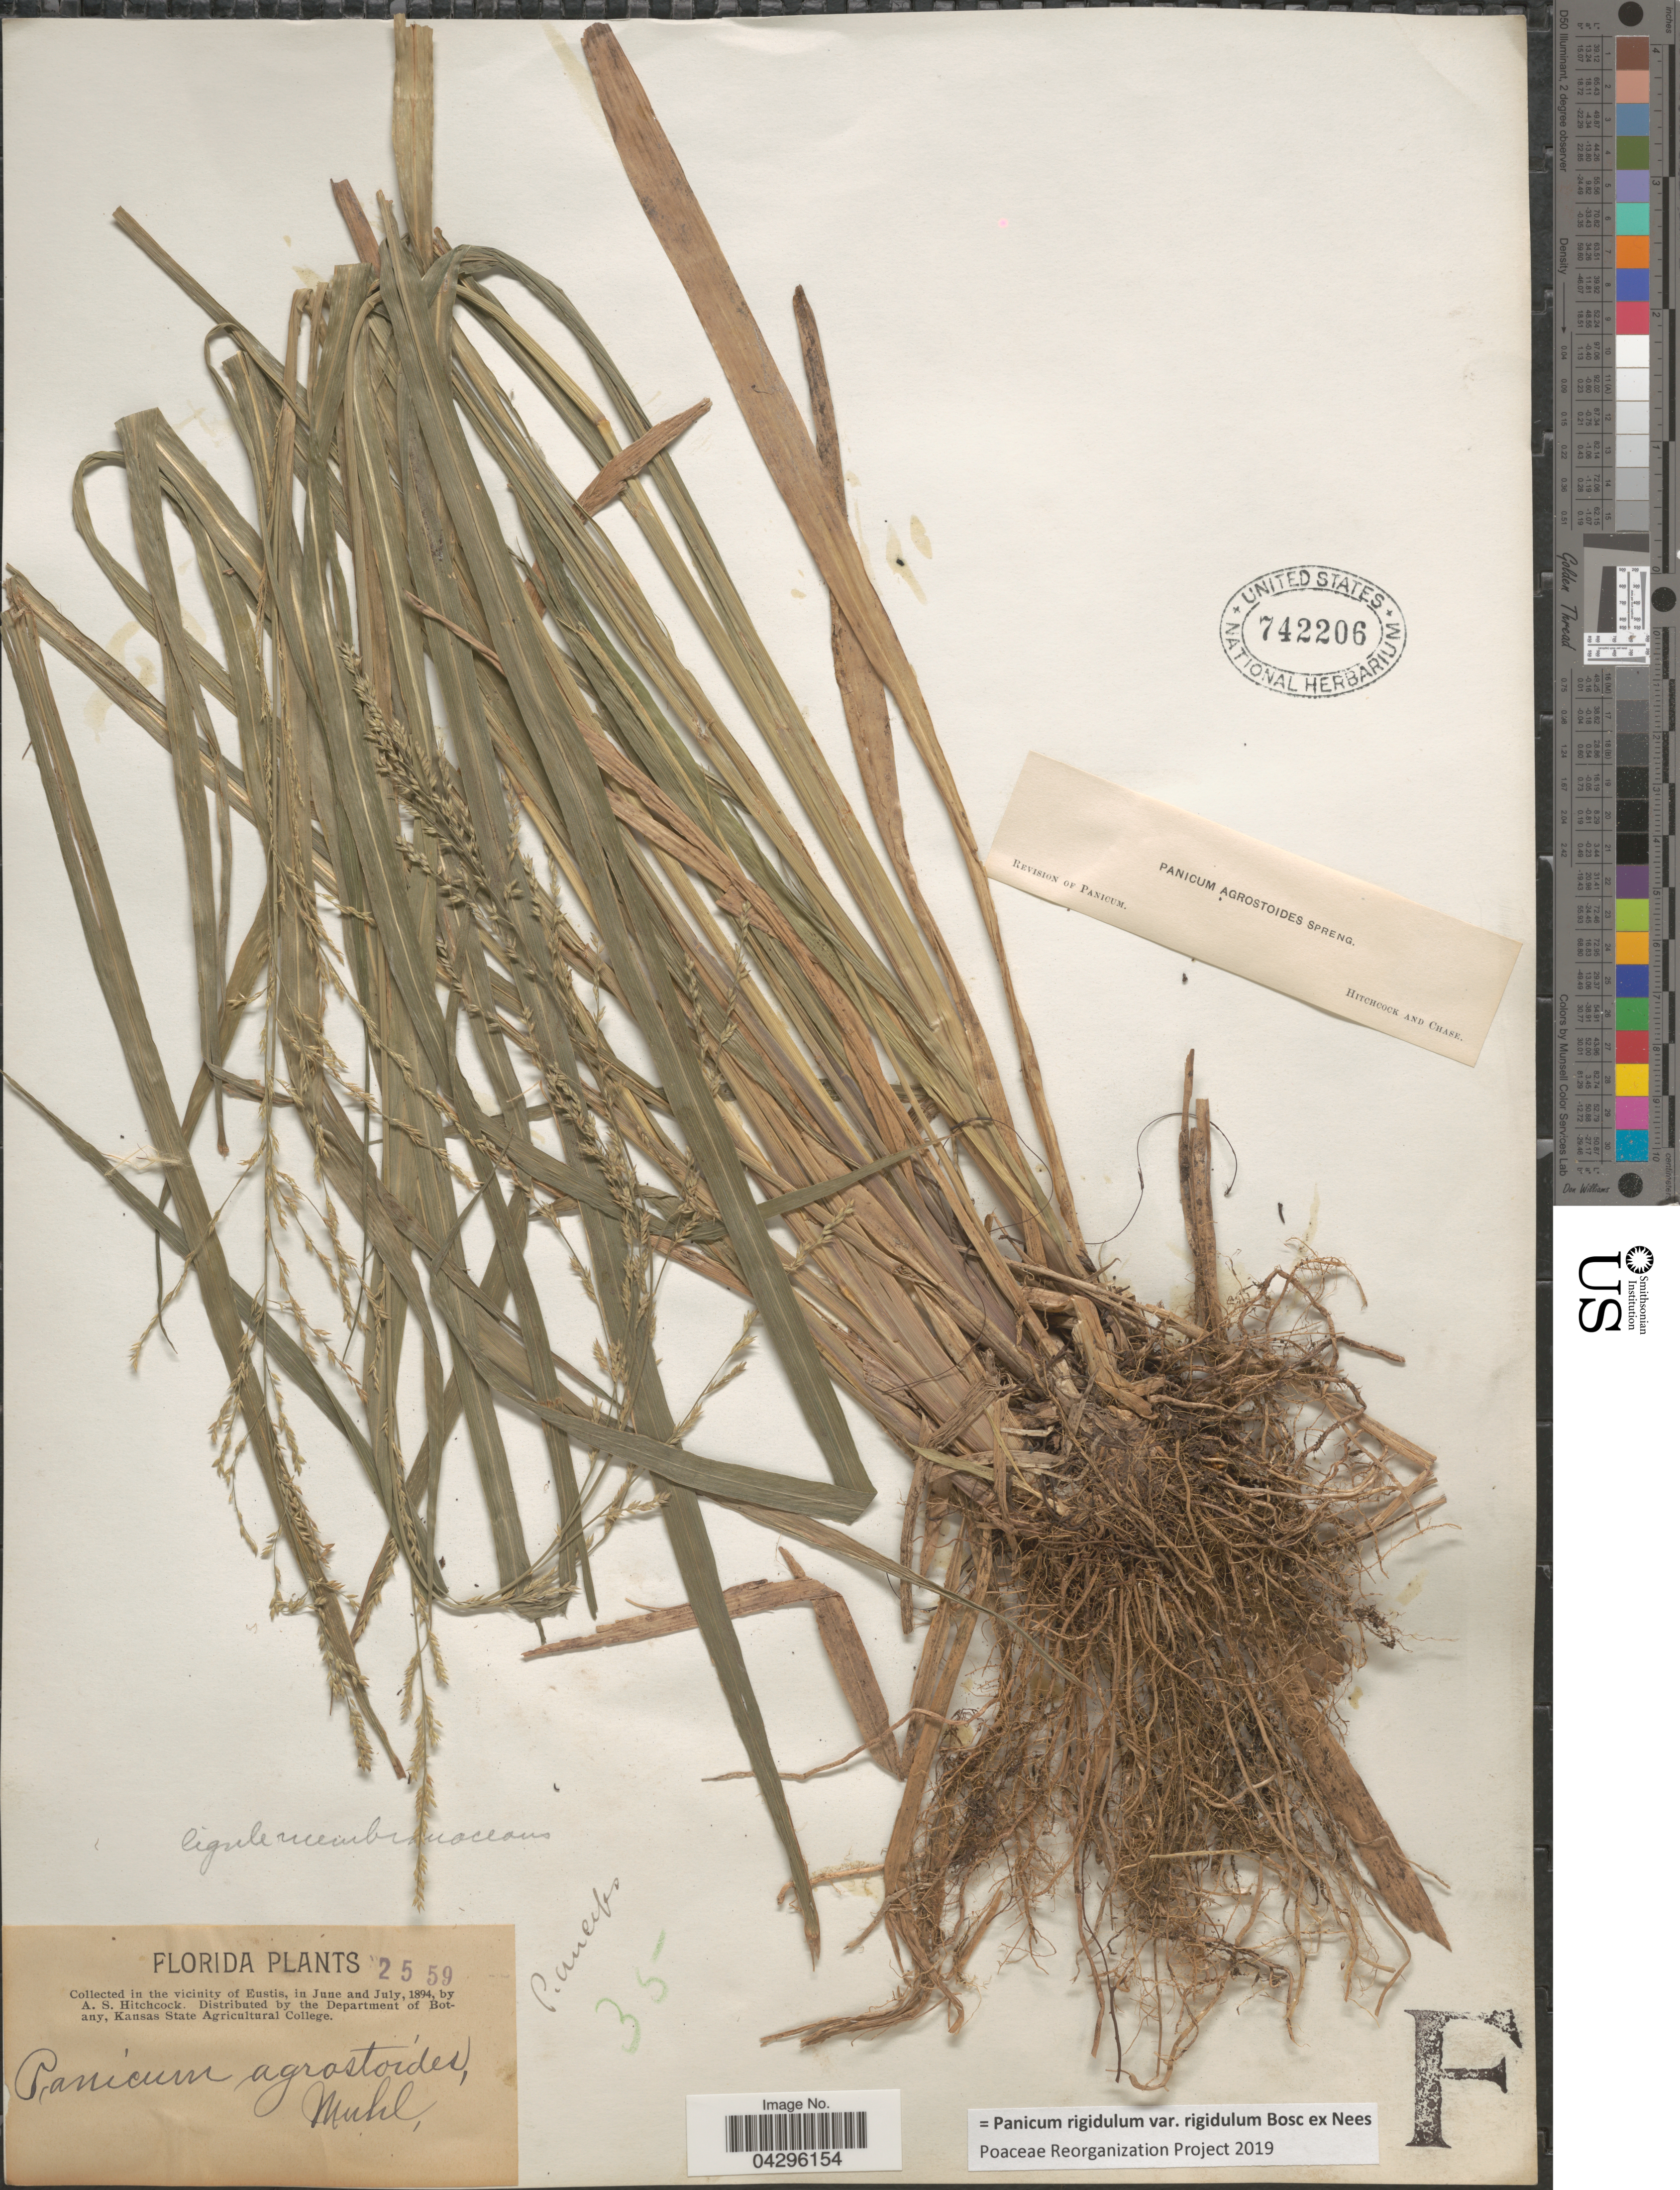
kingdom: Plantae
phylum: Tracheophyta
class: Liliopsida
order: Poales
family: Poaceae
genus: Panicum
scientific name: Panicum rigidulum var. rigidulum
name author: Bosc ex Nees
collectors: A. S. Hitchcock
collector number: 2559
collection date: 1894-06/1894-07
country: United States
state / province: Florida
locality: In the vicinity of Eustis.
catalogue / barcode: US 742206